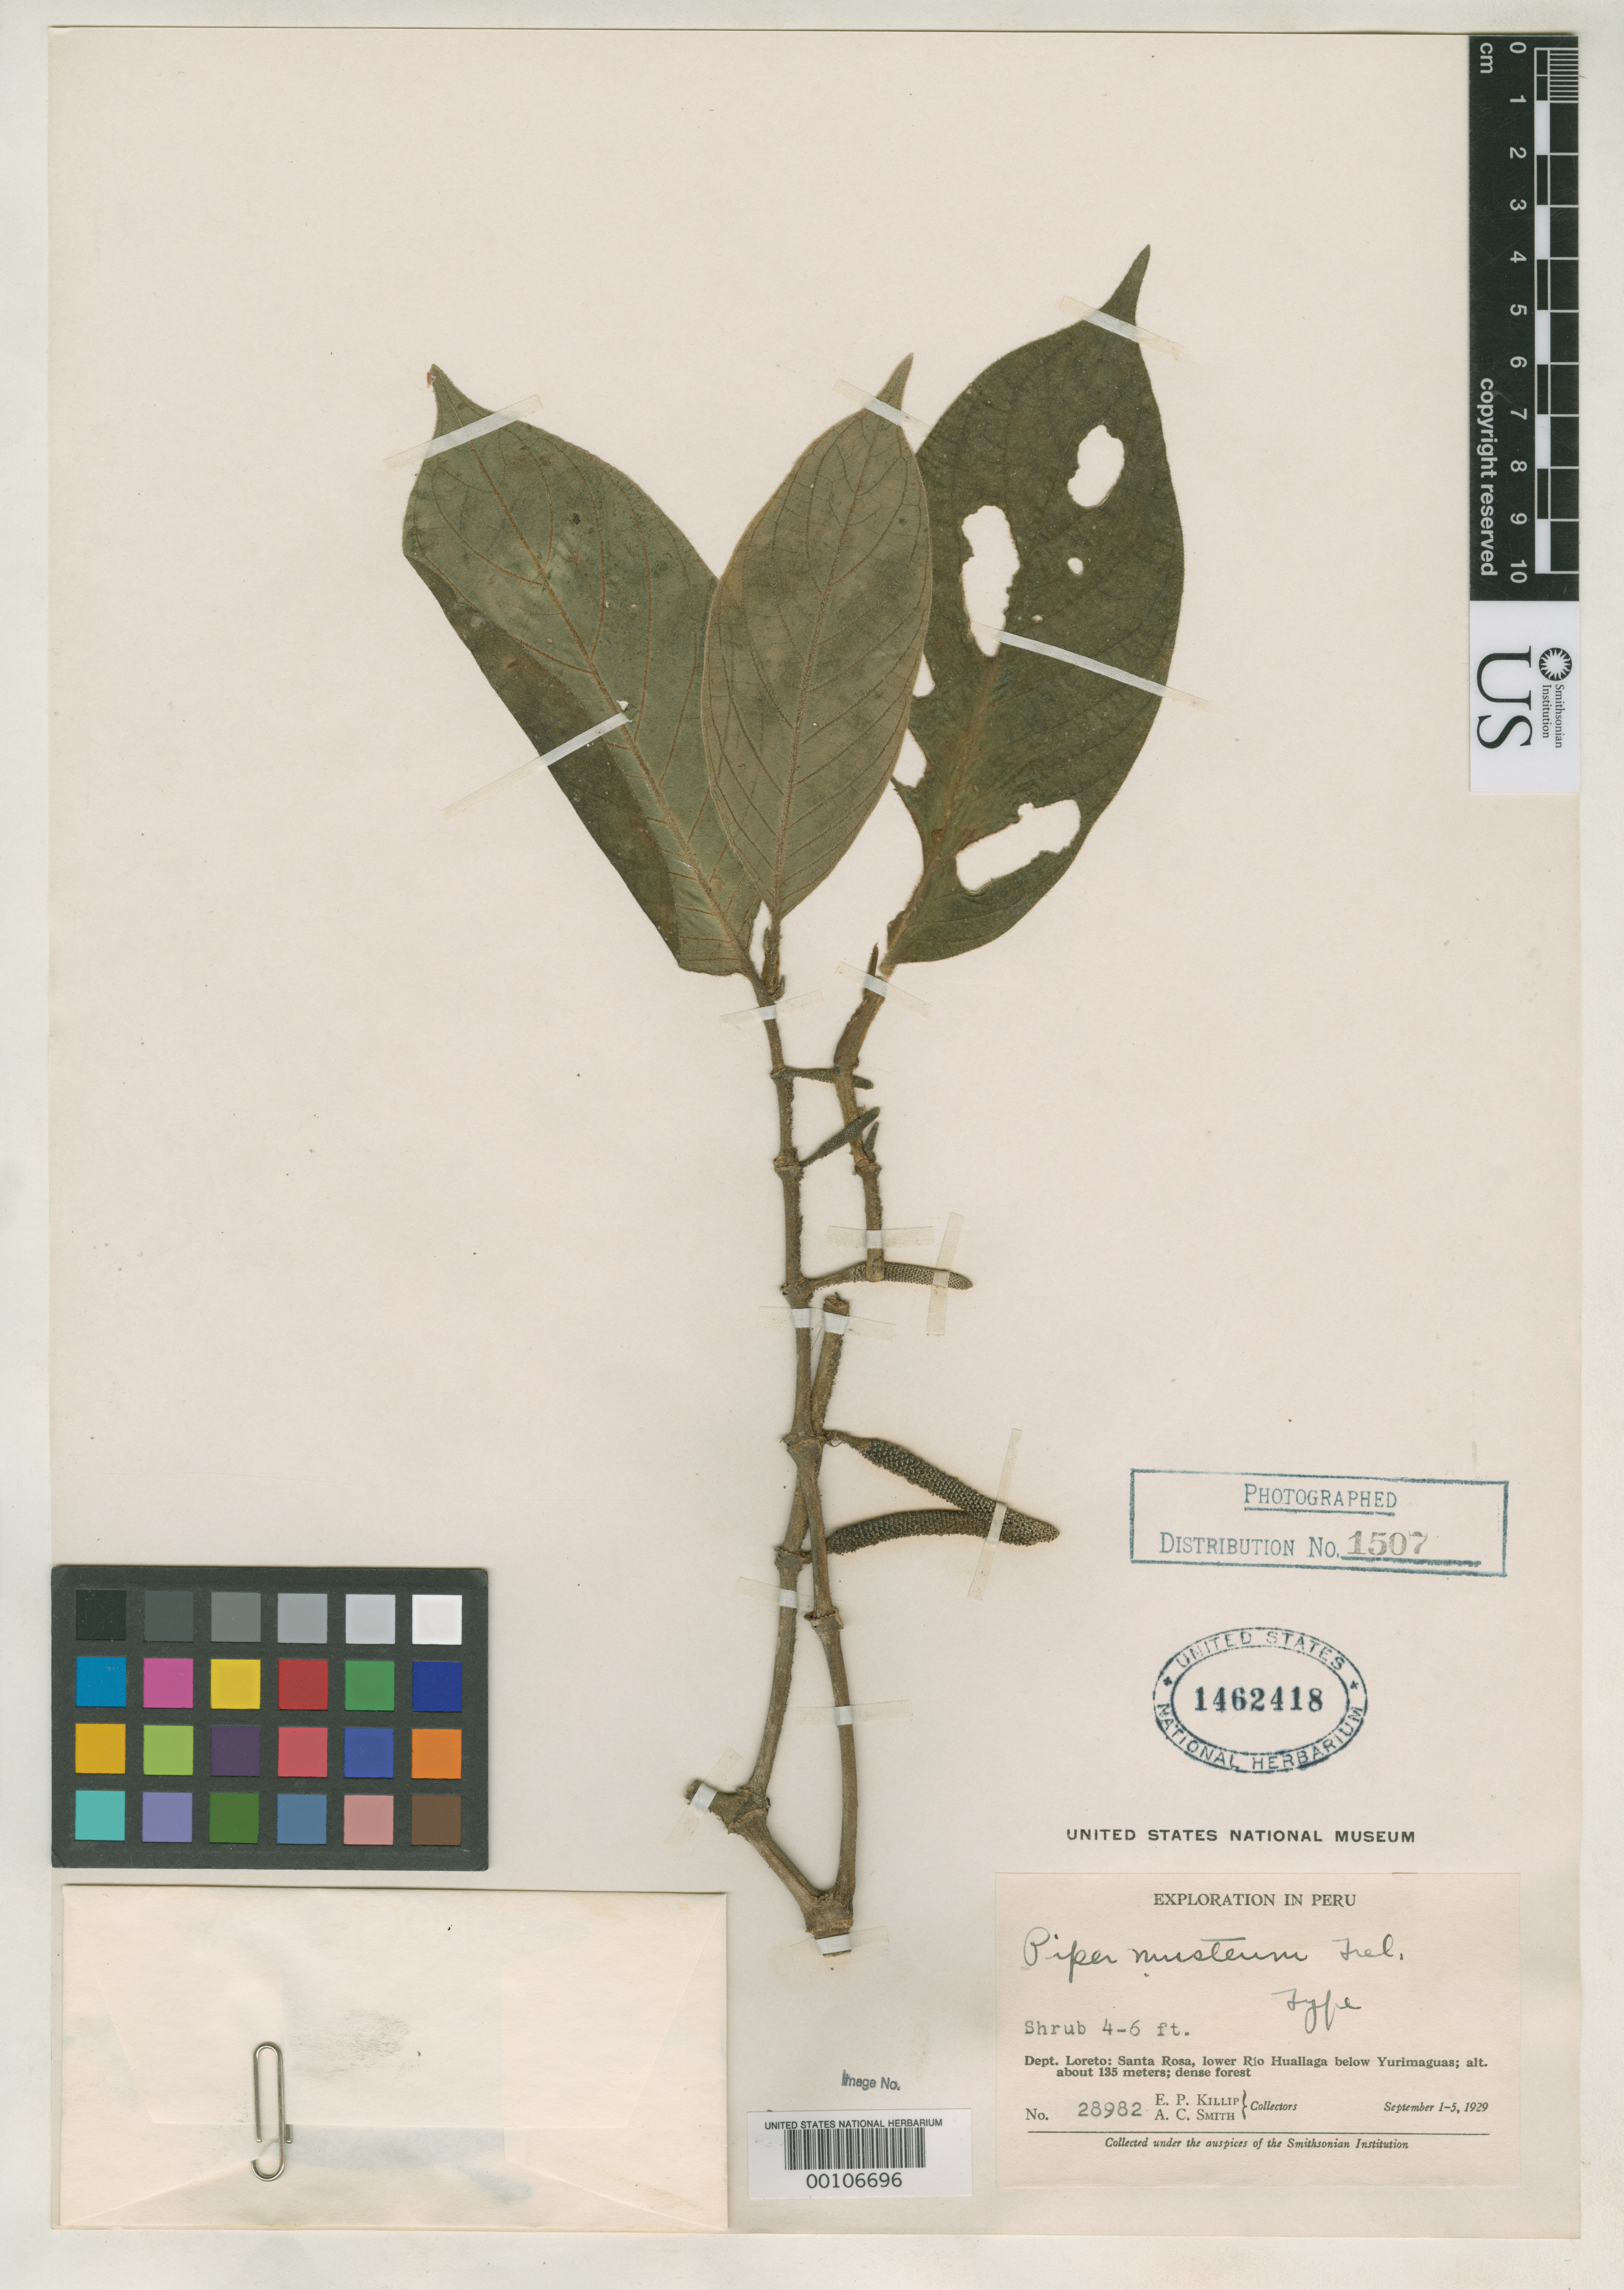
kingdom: Plantae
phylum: Tracheophyta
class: Magnoliopsida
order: Piperales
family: Piperaceae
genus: Piper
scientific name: Piper musteum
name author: Trel. in J.F. Macbr.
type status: Holotype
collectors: E. P. Killip & A. C. Smith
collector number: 28982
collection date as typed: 01 Sep 1929 to 05 Sep 1929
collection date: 1929-09-01/1929-09-05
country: Peru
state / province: Loreto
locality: Santa Rosa, lower Rio Huallaga, below Yurimaguas.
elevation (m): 135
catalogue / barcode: US 1462418